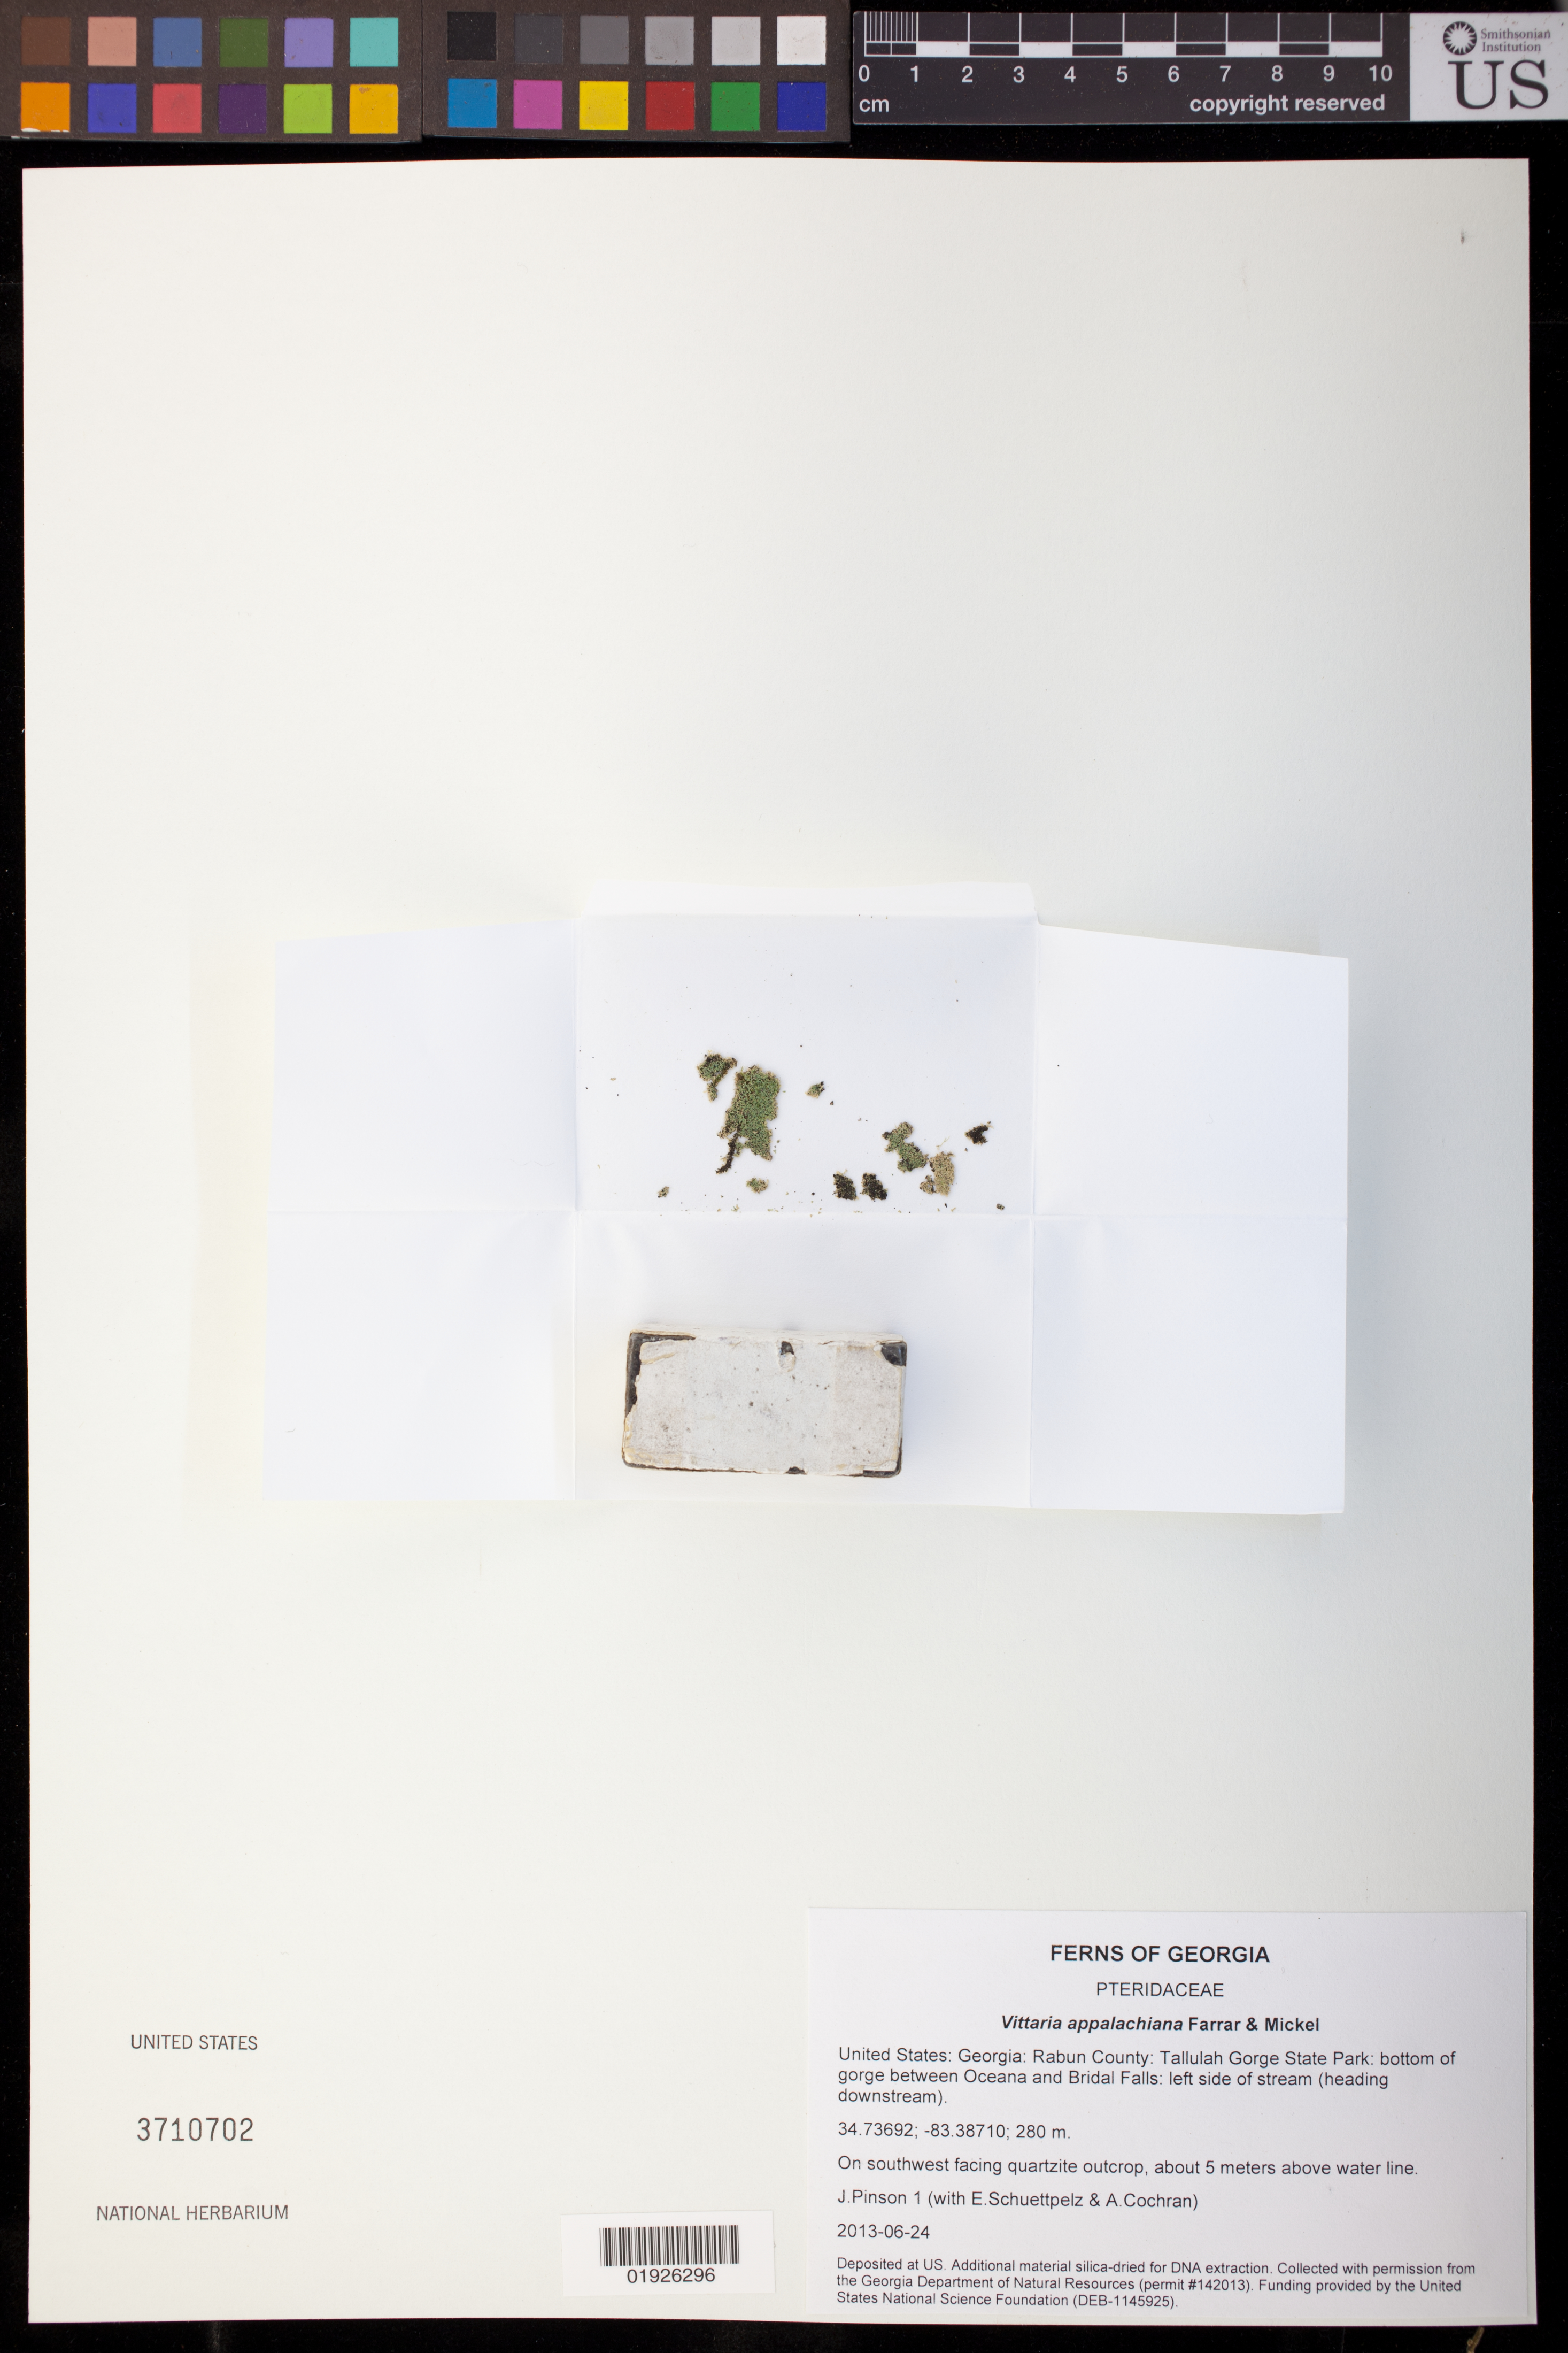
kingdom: Plantae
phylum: Tracheophyta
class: Polypodiopsida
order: Polypodiales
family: Pteridaceae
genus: Vittaria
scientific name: Vittaria appalachiana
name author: Farrar & Mickel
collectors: J. Pinson, E. Schuettpelz & A. Cochran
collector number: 1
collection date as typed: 2013-06-24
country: United States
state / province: Georgia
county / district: Rabun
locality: Tallulah Gorge State Park: bottom of gorge between Oceana and Bridal Falls: left side of stream (heading downstream)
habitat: On southwest facing quartzite outcrop, about 5 meters above water line.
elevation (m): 280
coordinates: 34.73692, -83.38710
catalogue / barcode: US 3710702